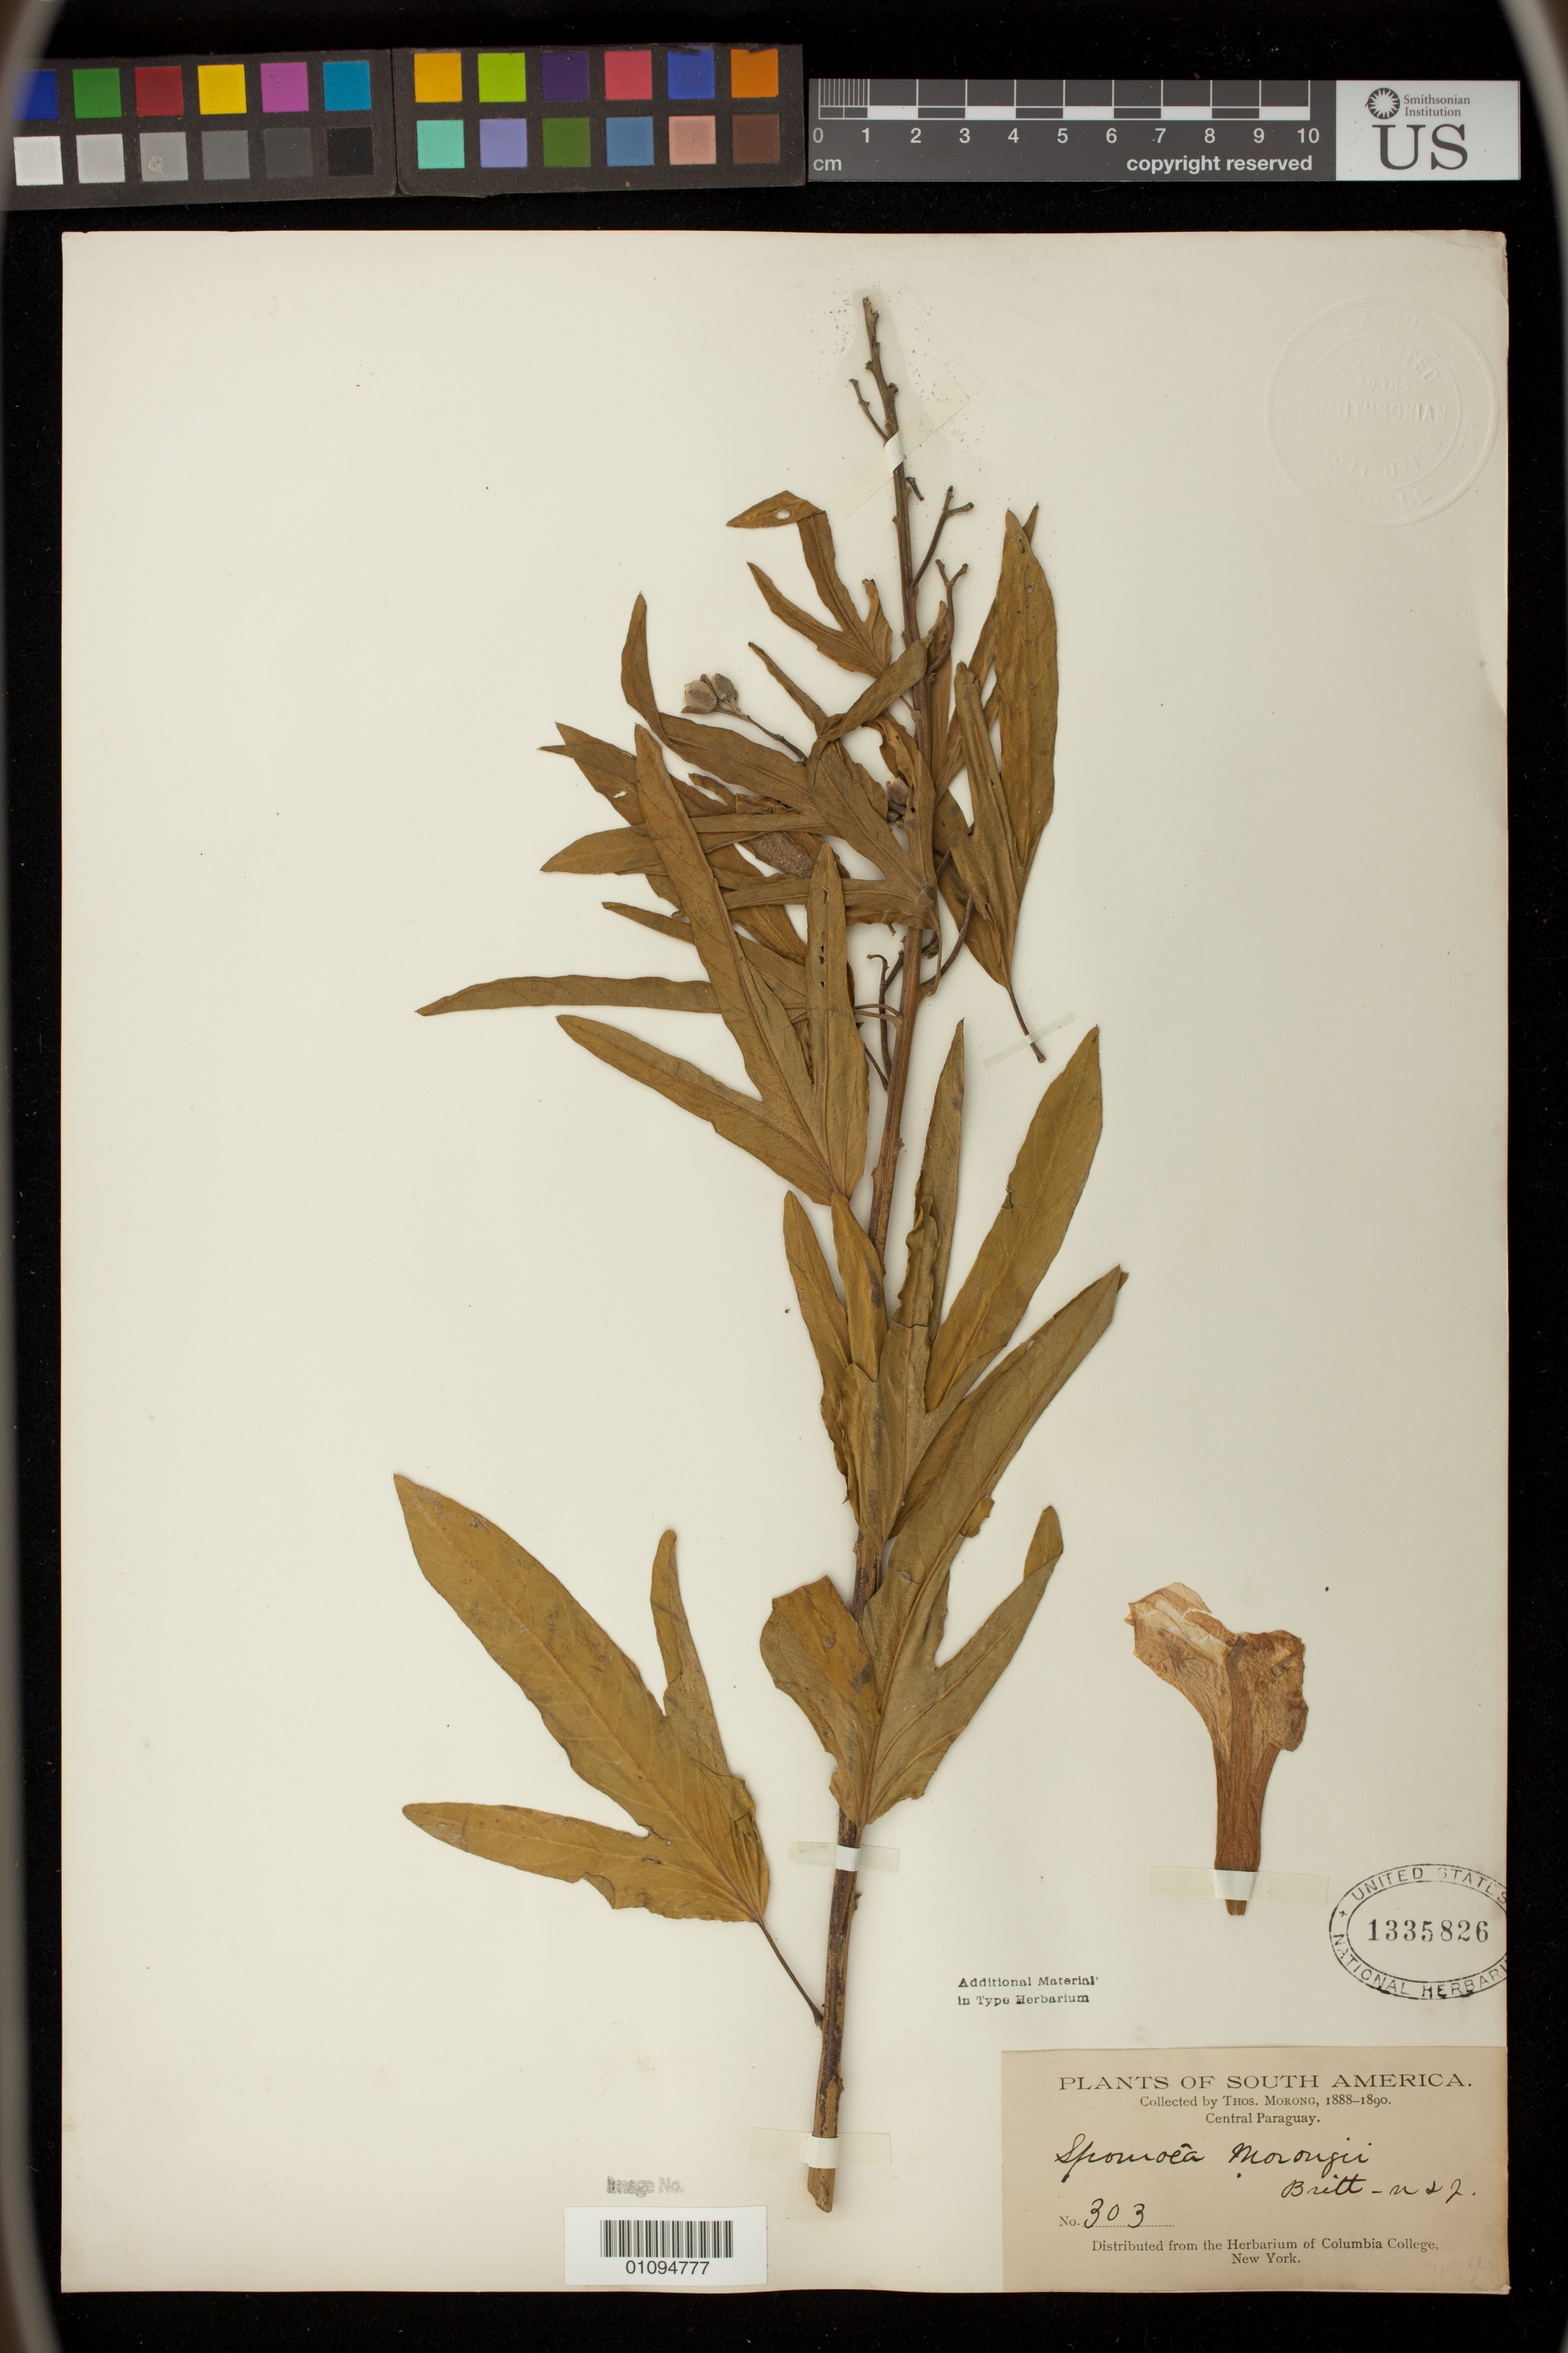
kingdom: Plantae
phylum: Tracheophyta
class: Magnoliopsida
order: Solanales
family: Convolvulaceae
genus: Ipomoea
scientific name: Ipomoea morongii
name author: Britton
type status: Isotype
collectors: T. Morong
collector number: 303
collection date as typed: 1888 to -- -- 1890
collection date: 1888/1890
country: Paraguay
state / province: Central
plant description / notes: See BC 00111424, certified isotype; Collections Event data is from that specimen, but the precise locality 'Luque' is found on neither that label nor the label for this specimen.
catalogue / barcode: US 1335826